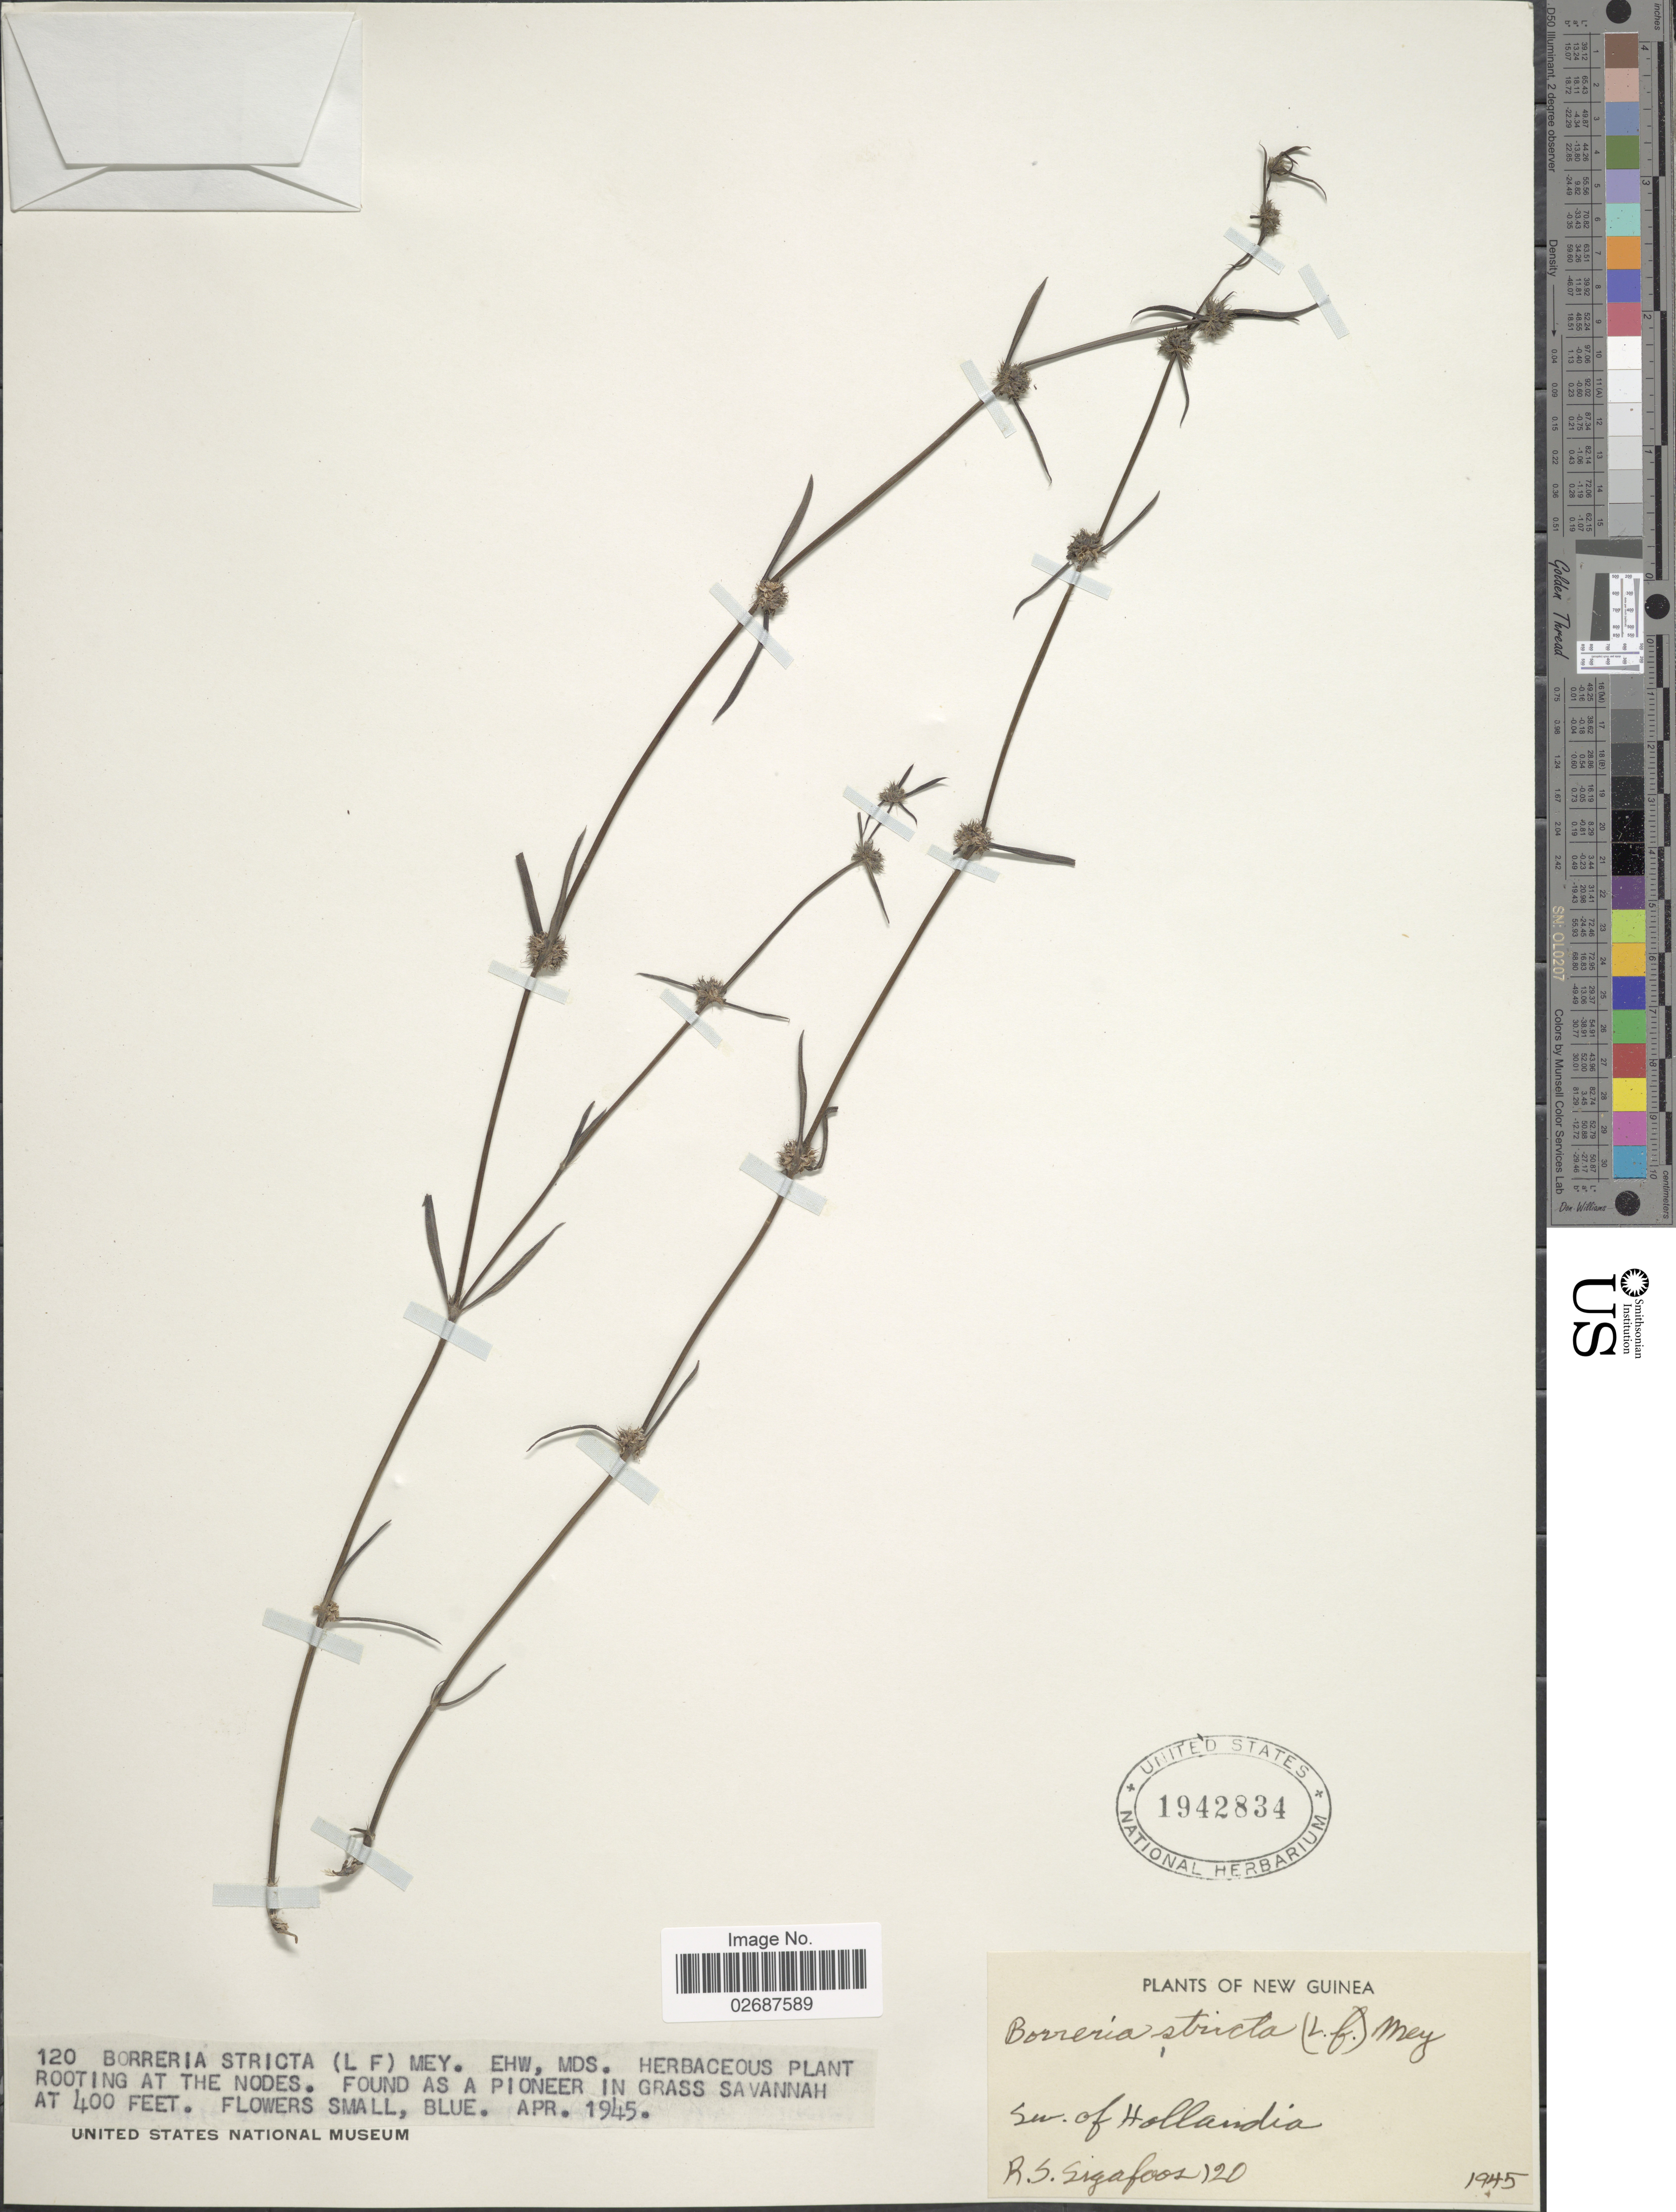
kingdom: Plantae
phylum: Tracheophyta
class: Magnoliopsida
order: Gentianales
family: Rubiaceae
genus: Borreria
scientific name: Borreria stricta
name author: (L. f.) G. Mey.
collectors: R. Sigafoos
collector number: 120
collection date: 1945-04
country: Indonesia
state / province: Papua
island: New Guinea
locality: New Guinea, Sw. of Hollandia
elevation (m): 122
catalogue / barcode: US 1942834